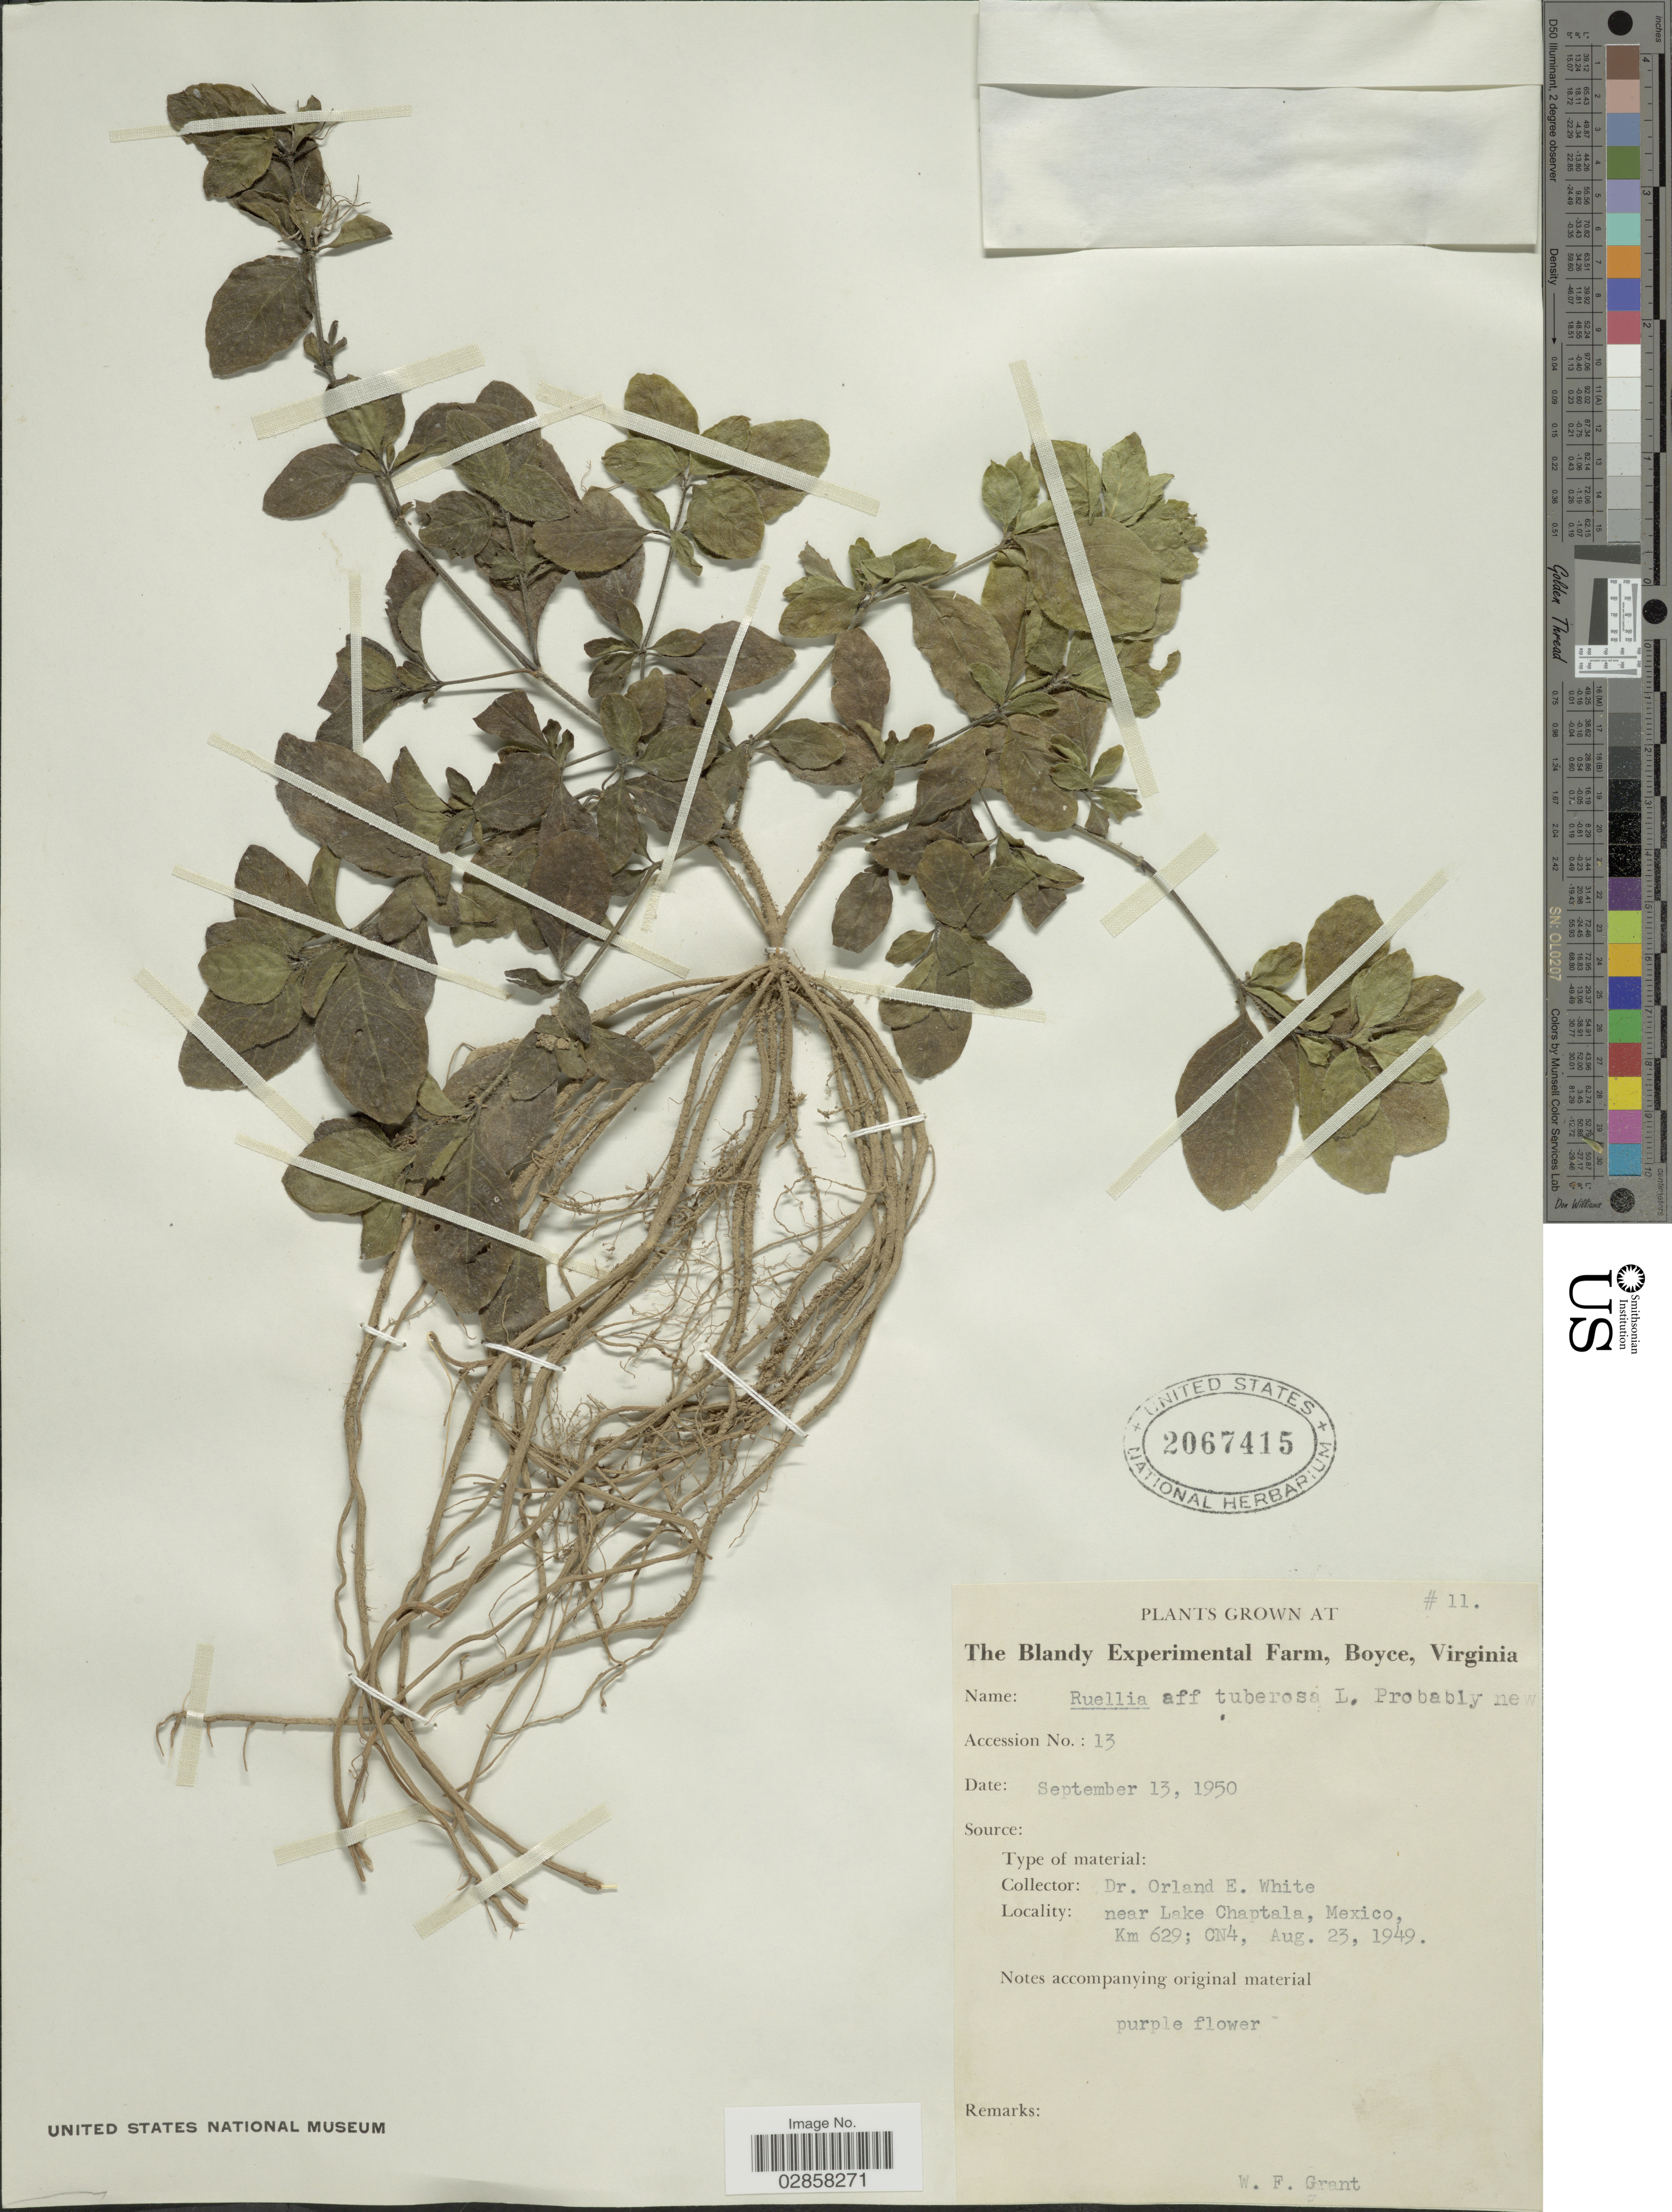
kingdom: Plantae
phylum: Tracheophyta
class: Magnoliopsida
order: Lamiales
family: Acanthaceae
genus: Ruellia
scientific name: Ruellia tuberosa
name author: L.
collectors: O. E. White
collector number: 11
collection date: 1950-09-13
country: United States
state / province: Virginia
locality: The Blandy Experimental Farm, Boyce.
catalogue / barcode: US 2067415